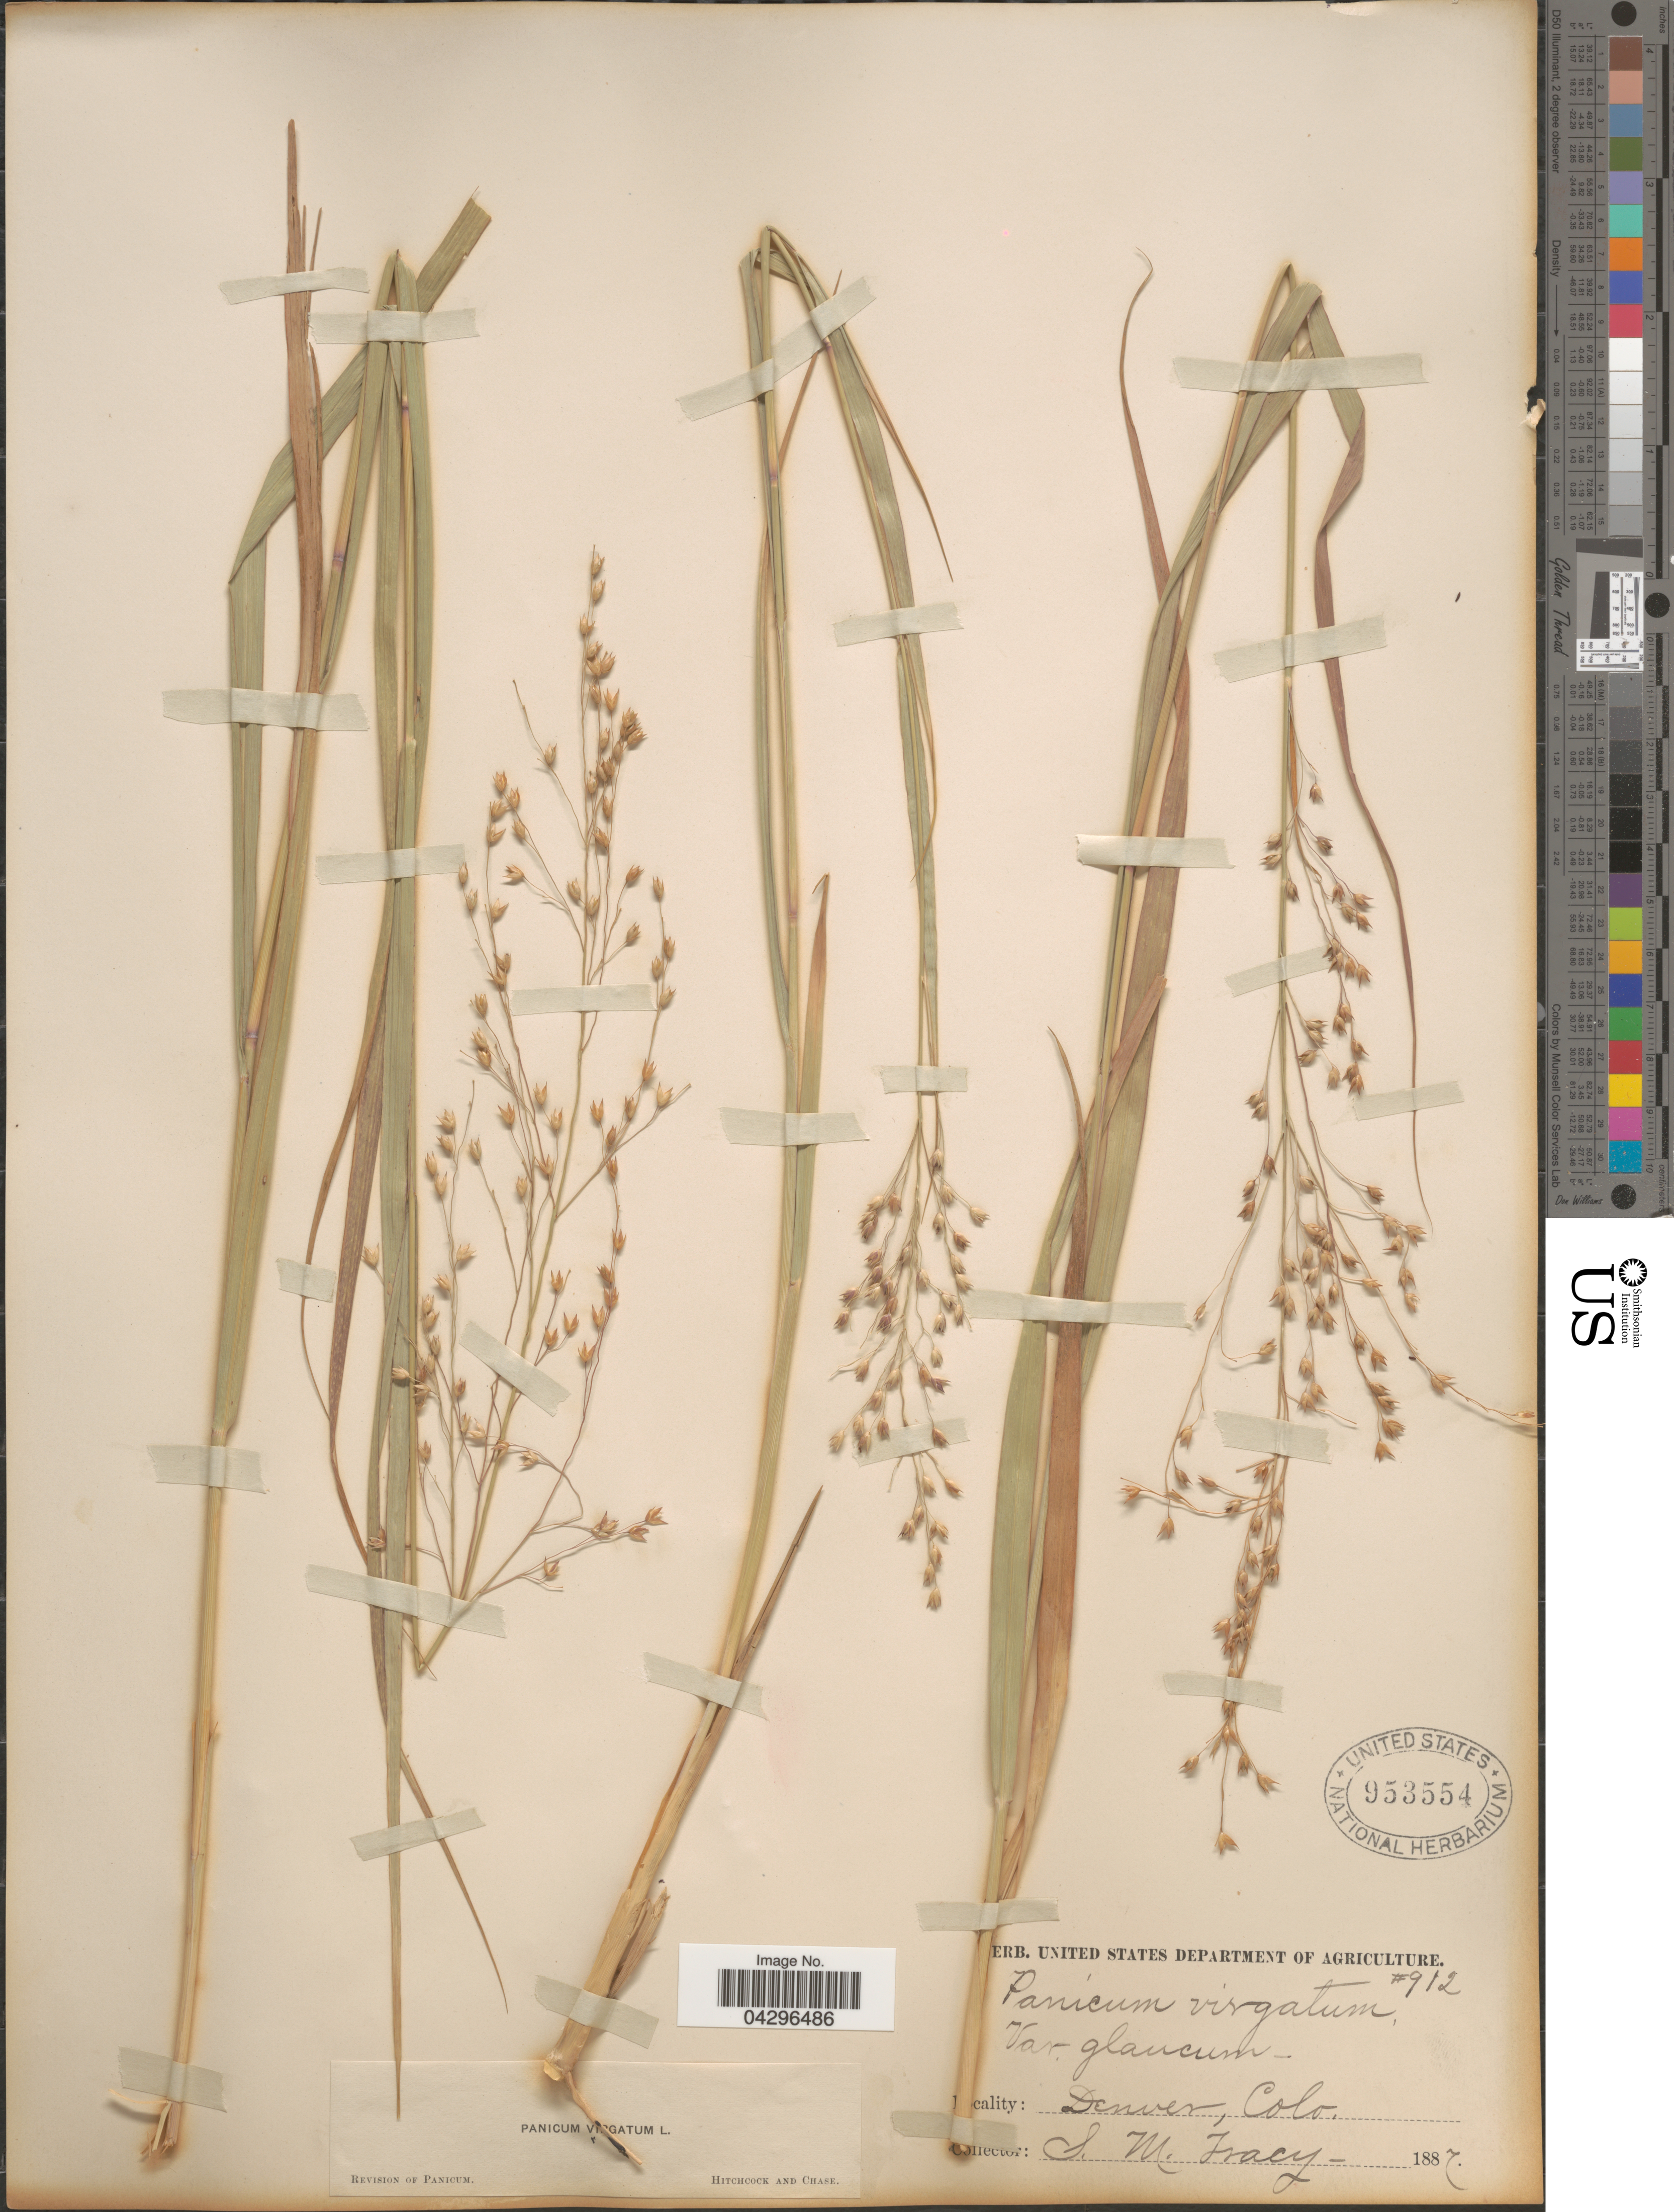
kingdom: Plantae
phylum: Tracheophyta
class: Liliopsida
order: Poales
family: Poaceae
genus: Panicum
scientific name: Panicum virgatum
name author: L.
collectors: S. M. Tracy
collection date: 1887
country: United States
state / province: Colorado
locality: Denver.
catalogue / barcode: US 953554